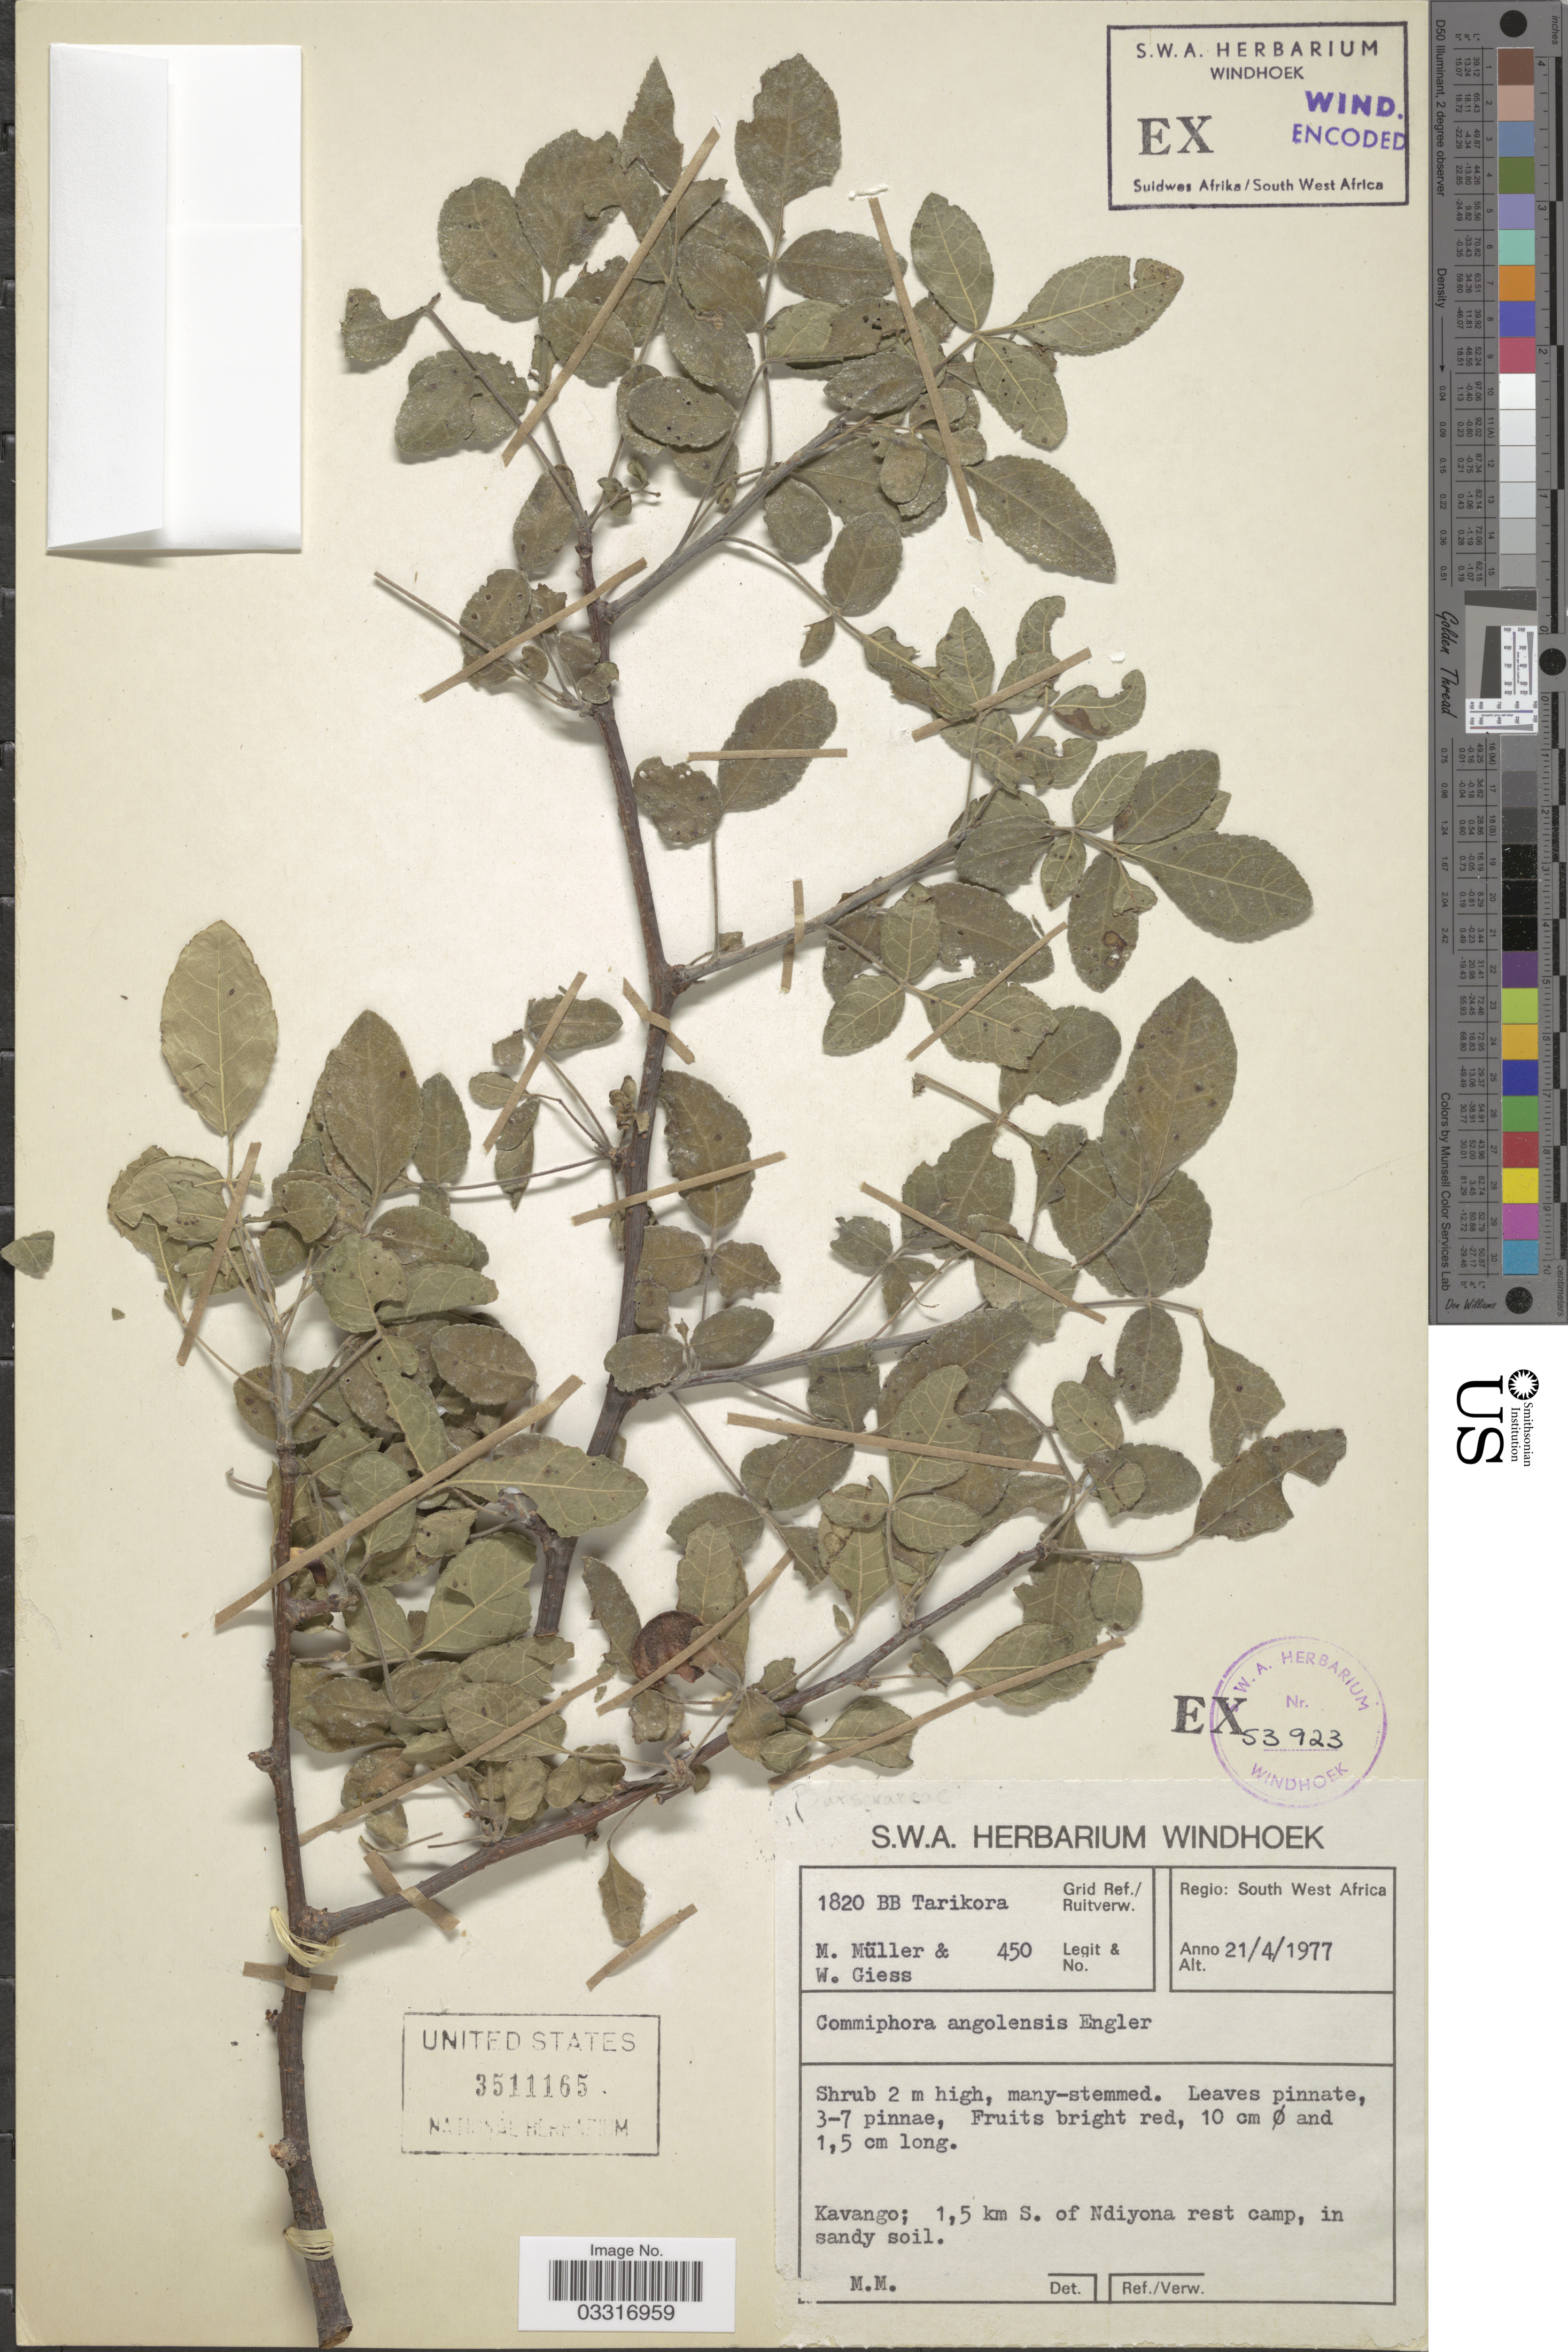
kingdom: Plantae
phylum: Tracheophyta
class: Magnoliopsida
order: Sapindales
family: Burseraceae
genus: Commiphora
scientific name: Commiphora angolensis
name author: Engl.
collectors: M. Müller & W. Giess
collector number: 450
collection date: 1977-04-21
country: Namibia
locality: Grid Ref./Ruitverw. 1820 BB Tarikora, Regio South West Africa, Kavango; 1.5 km S. of Ndiyona rest camp.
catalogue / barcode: US 3511165